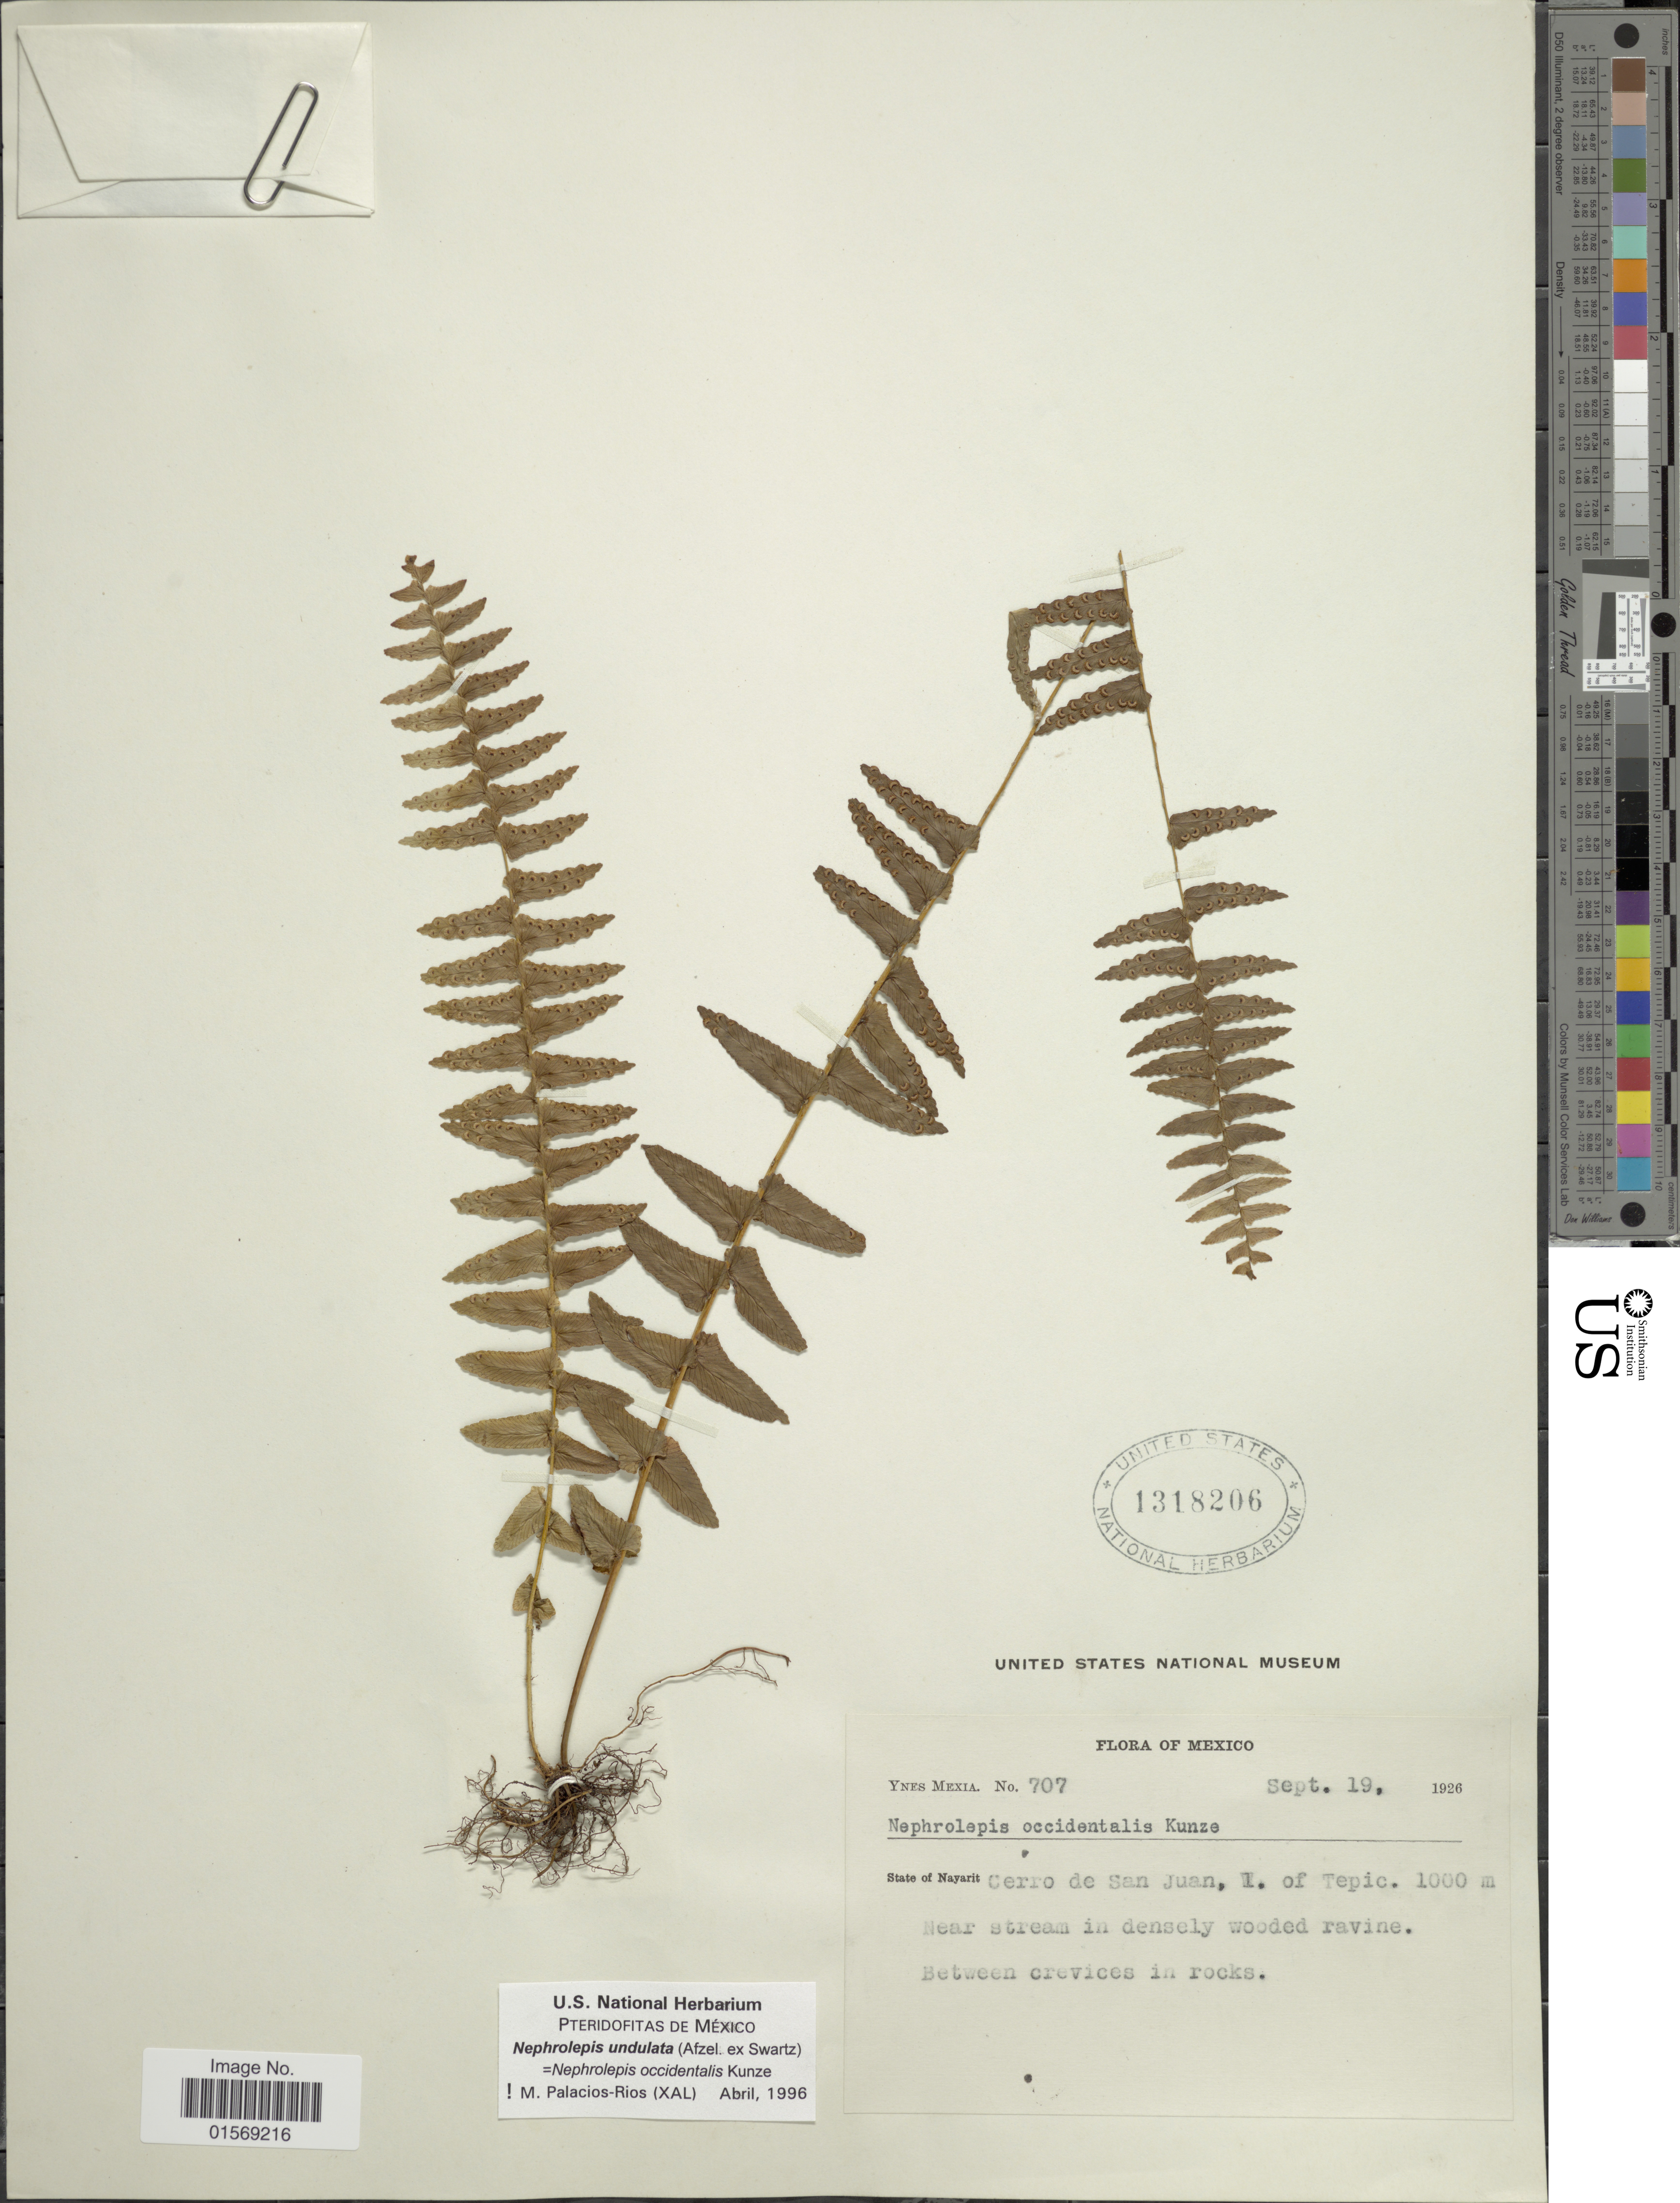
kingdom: Plantae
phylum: Tracheophyta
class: Polypodiopsida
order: Polypodiales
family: Nephrolepidaceae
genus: Nephrolepis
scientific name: Nephrolepis undulata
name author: J. Sm.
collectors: Y. Mexia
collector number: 707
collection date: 1926-09-19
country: Mexico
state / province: Nayarit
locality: Mexico. State of Nayarit, Cerro de San Juan, I. of Tepic.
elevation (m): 1000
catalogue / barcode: US 1318206